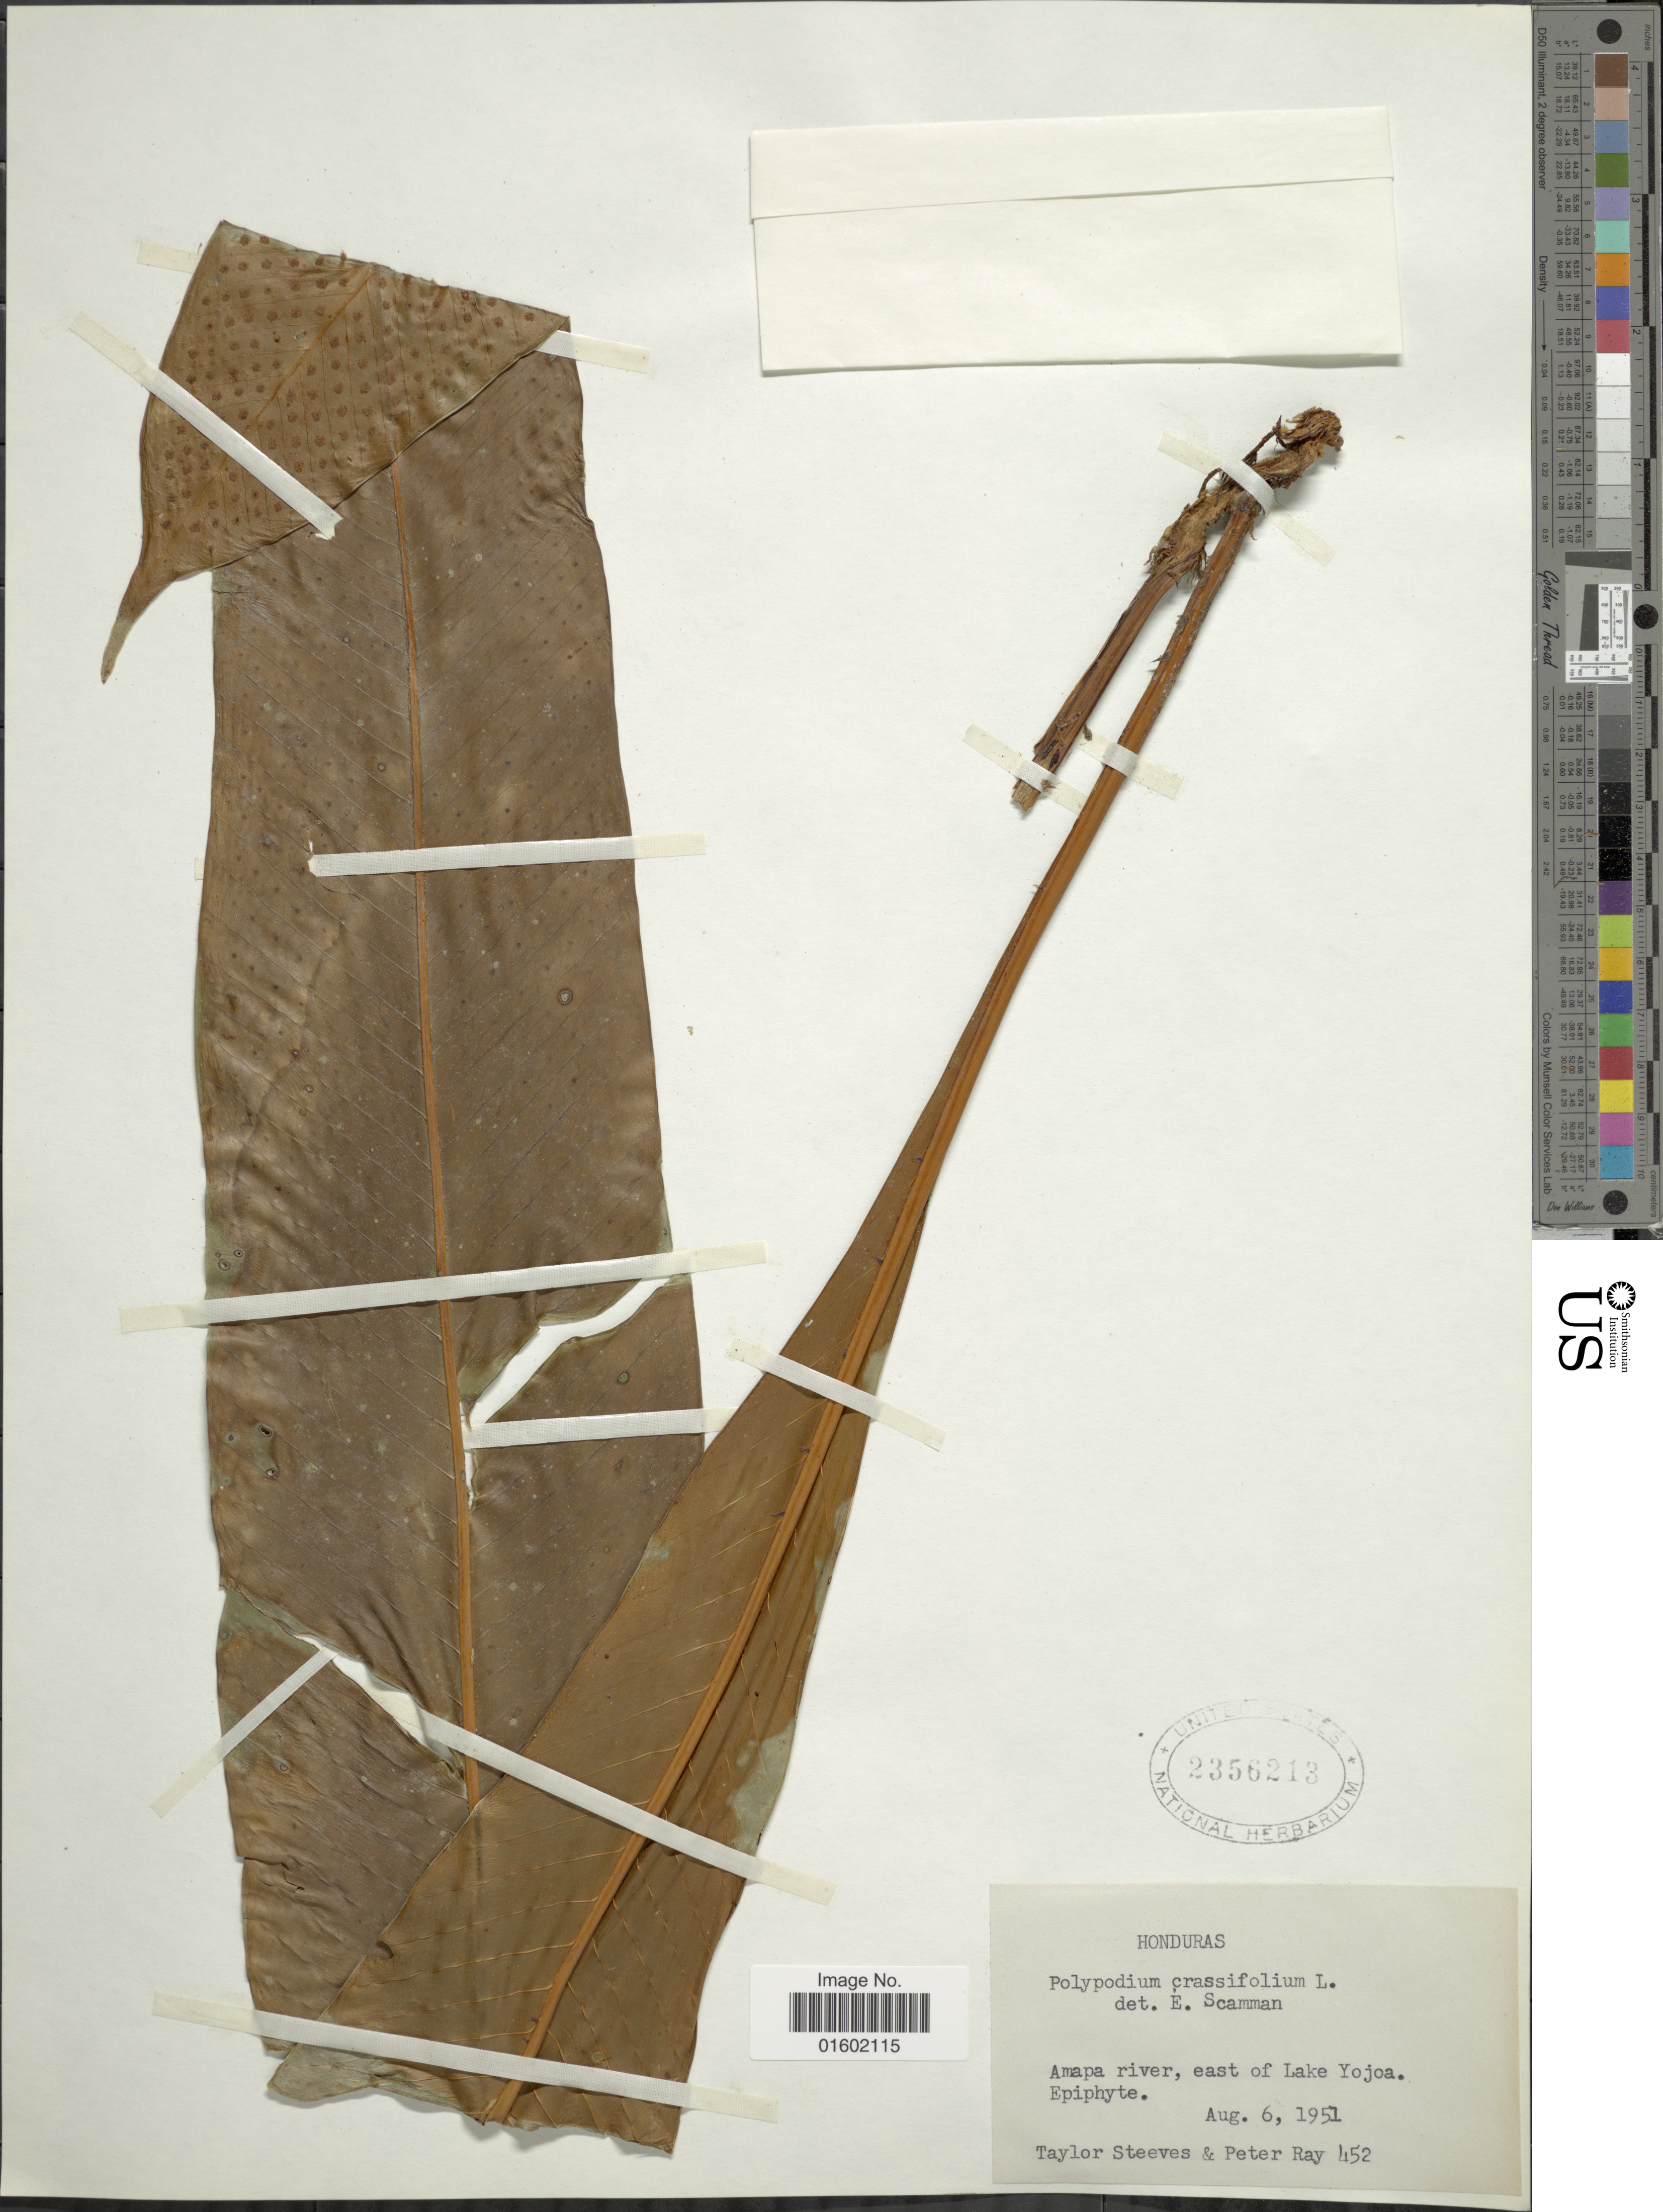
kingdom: Plantae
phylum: Tracheophyta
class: Polypodiopsida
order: Polypodiales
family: Polypodiaceae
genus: Niphidium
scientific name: Niphidium crassifolium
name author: (L.) Lellinger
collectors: T. Steeves & P. Ray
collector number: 452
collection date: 1951-08-06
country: Honduras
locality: Amapa River, east of Lake Yojoa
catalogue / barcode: US 2356213